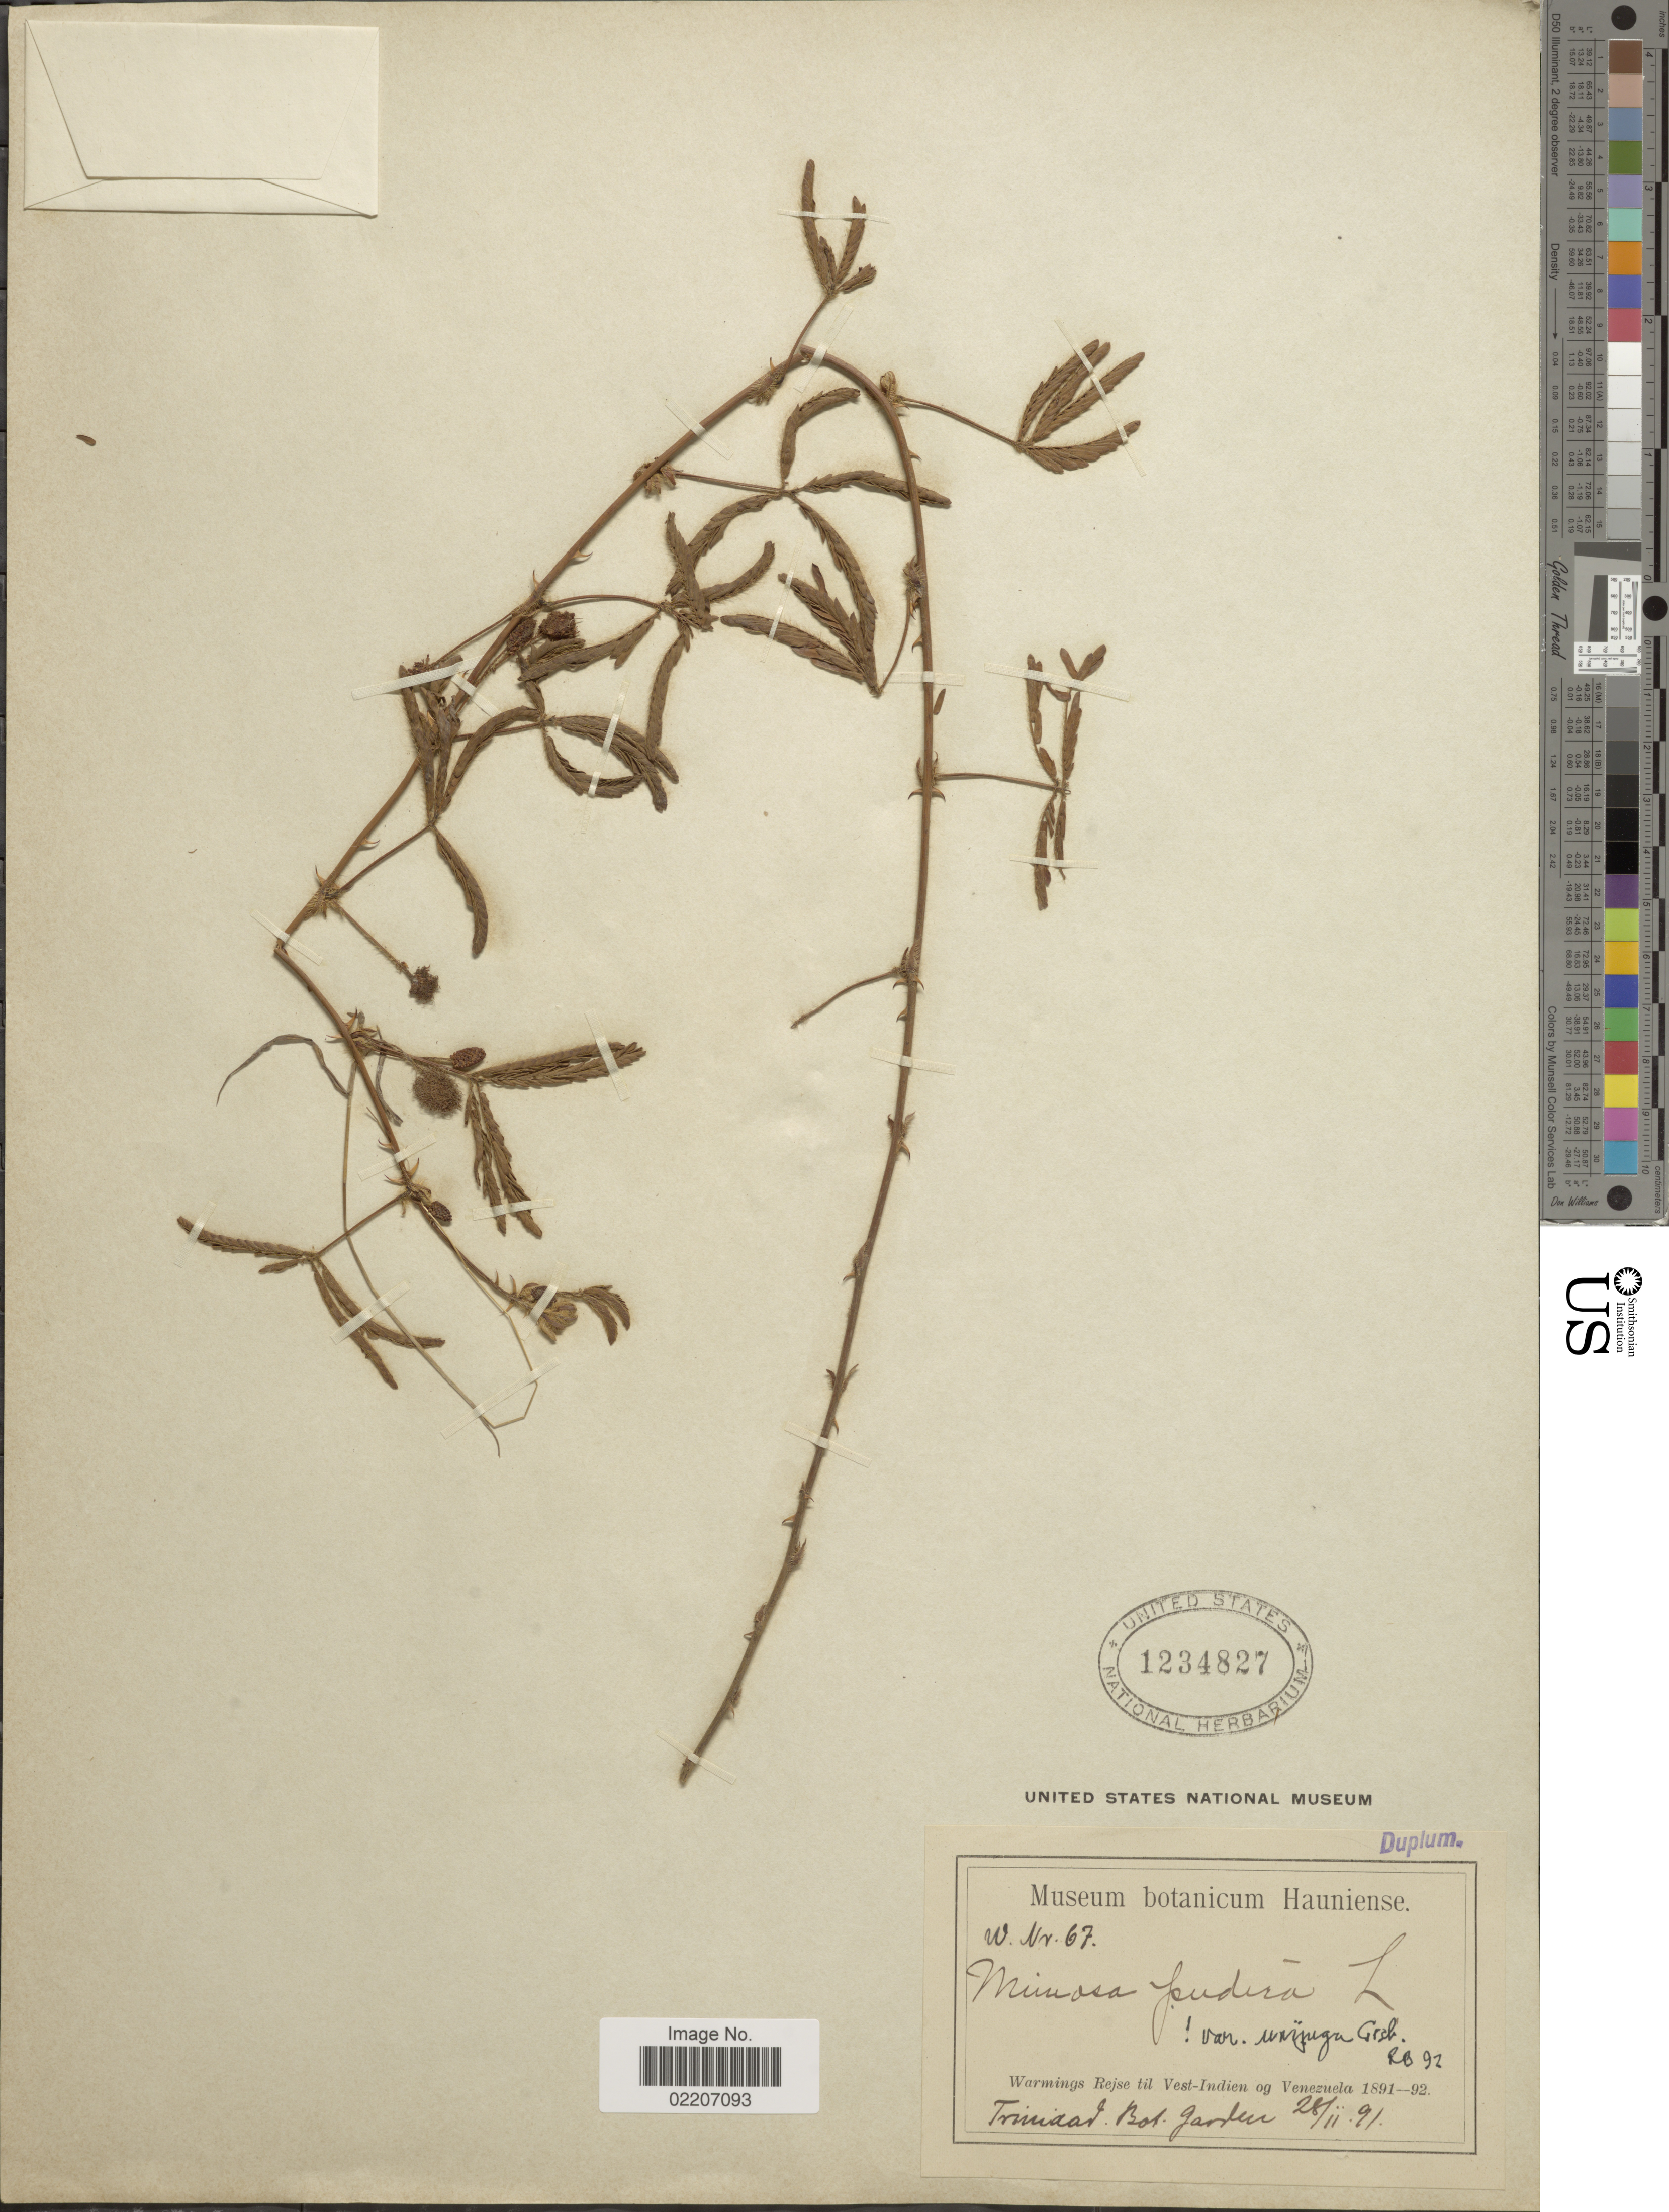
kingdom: Plantae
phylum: Tracheophyta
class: Magnoliopsida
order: Fabales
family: Fabaceae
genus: Mimosa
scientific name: Mimosa pudica var. unijuga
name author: (Walp. & Duchass.) Griseb.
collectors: -. Warmings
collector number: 67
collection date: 1891-02-28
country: Venezuela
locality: Vest-Indien og Venezuela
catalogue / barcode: US 1234827